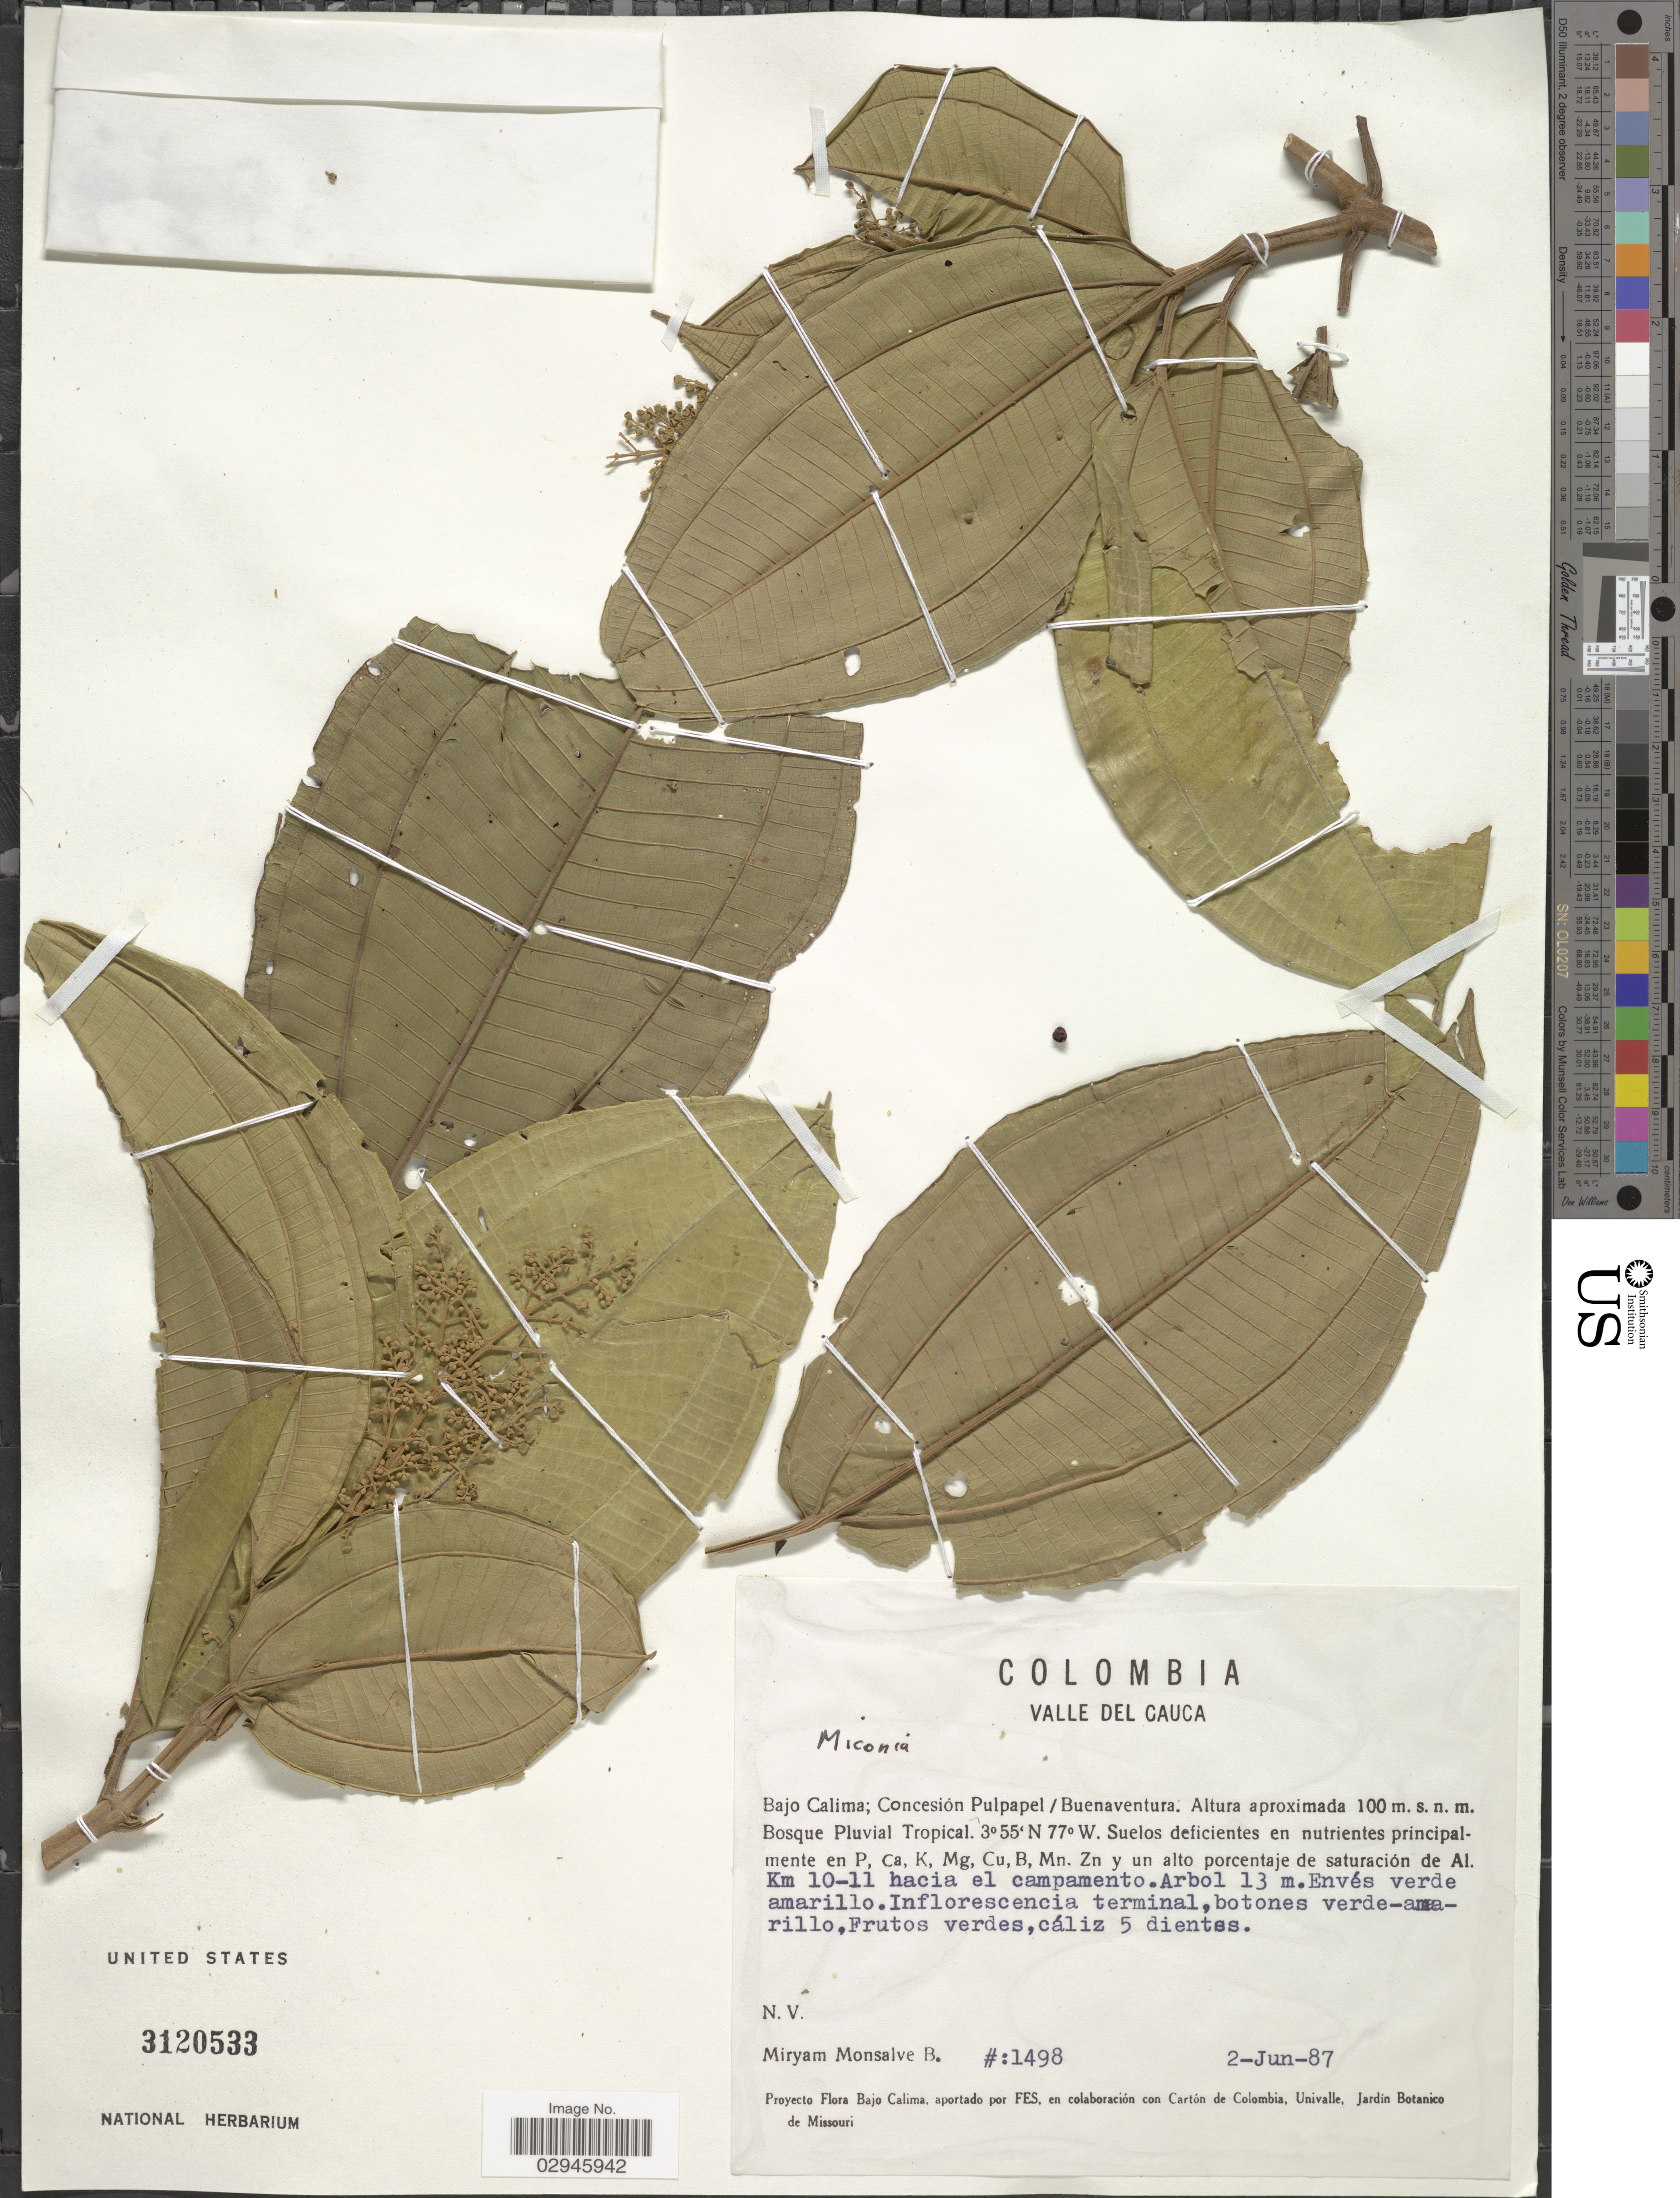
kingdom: Plantae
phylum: Tracheophyta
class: Magnoliopsida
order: Myrtales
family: Melastomataceae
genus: Miconia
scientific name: Miconia sp.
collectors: M. Monsalve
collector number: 1498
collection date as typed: Transcribed d/m/y: 2/6/87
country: Colombia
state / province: Valle del Cauca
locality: Bajo Calima; Concesión Pulpapel / Buenaventura.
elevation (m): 100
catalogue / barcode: US 3120533